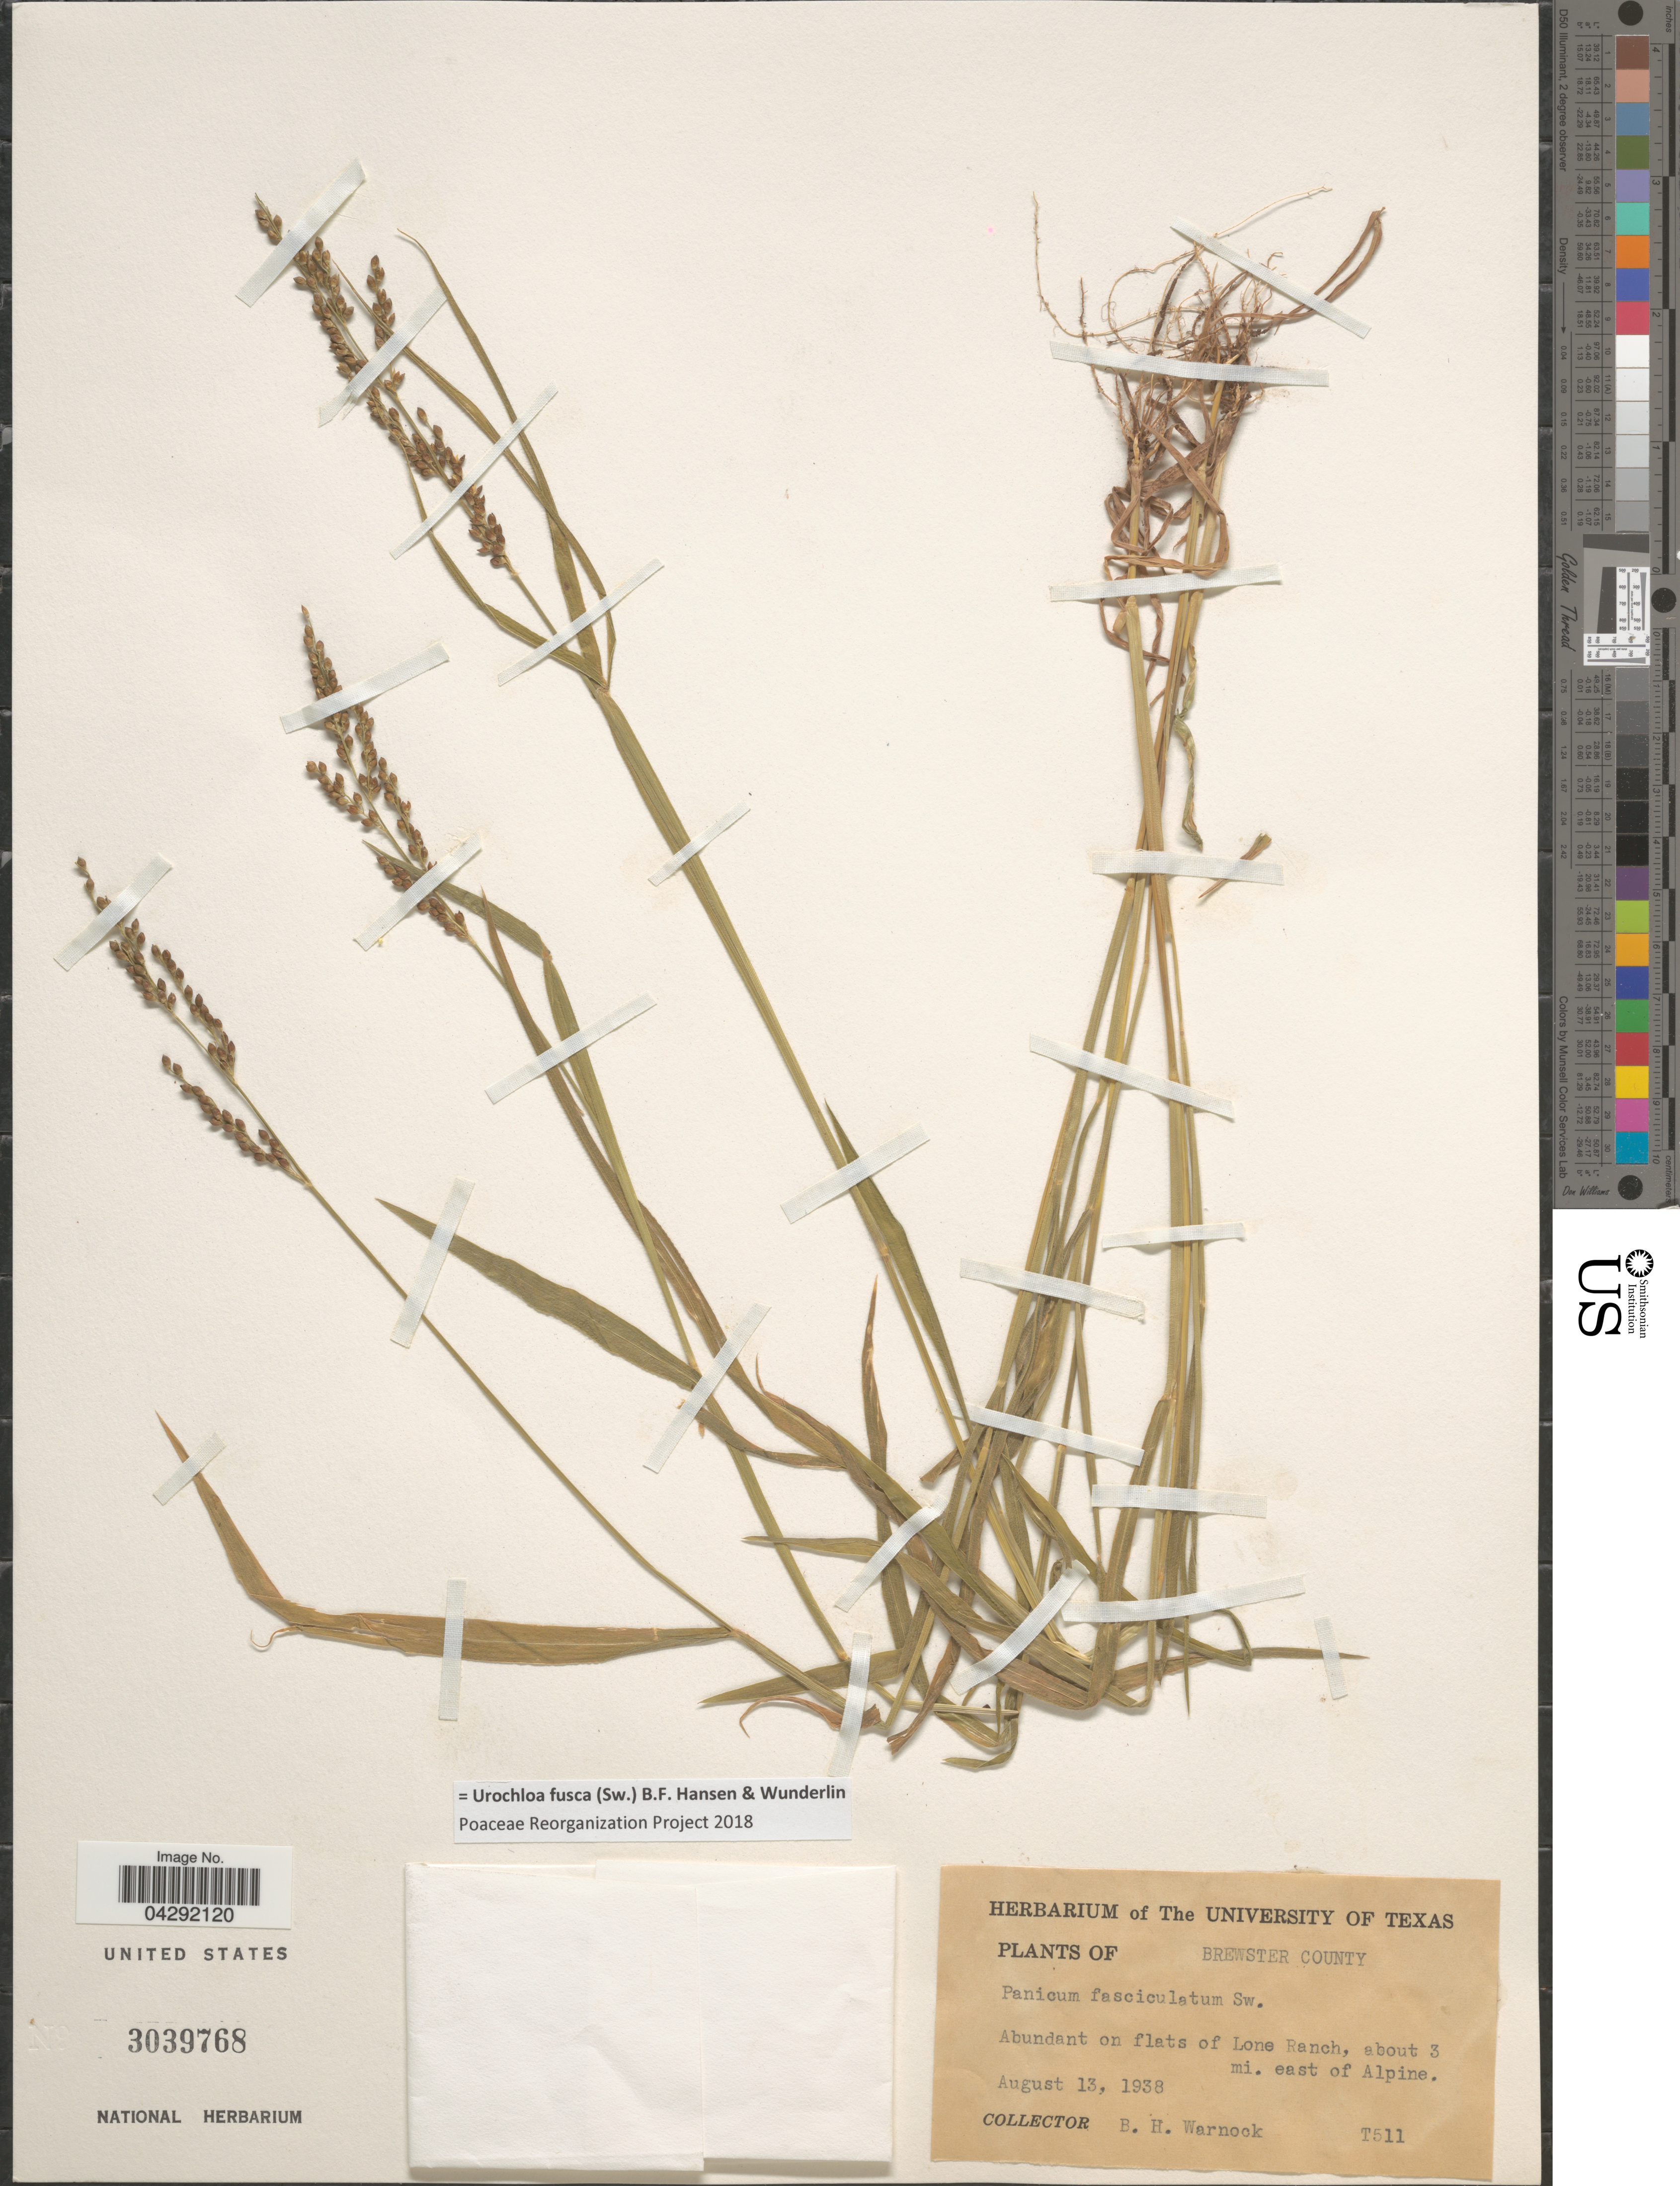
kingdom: Plantae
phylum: Tracheophyta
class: Liliopsida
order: Poales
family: Poaceae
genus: Urochloa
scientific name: Urochloa fusca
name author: (Sw.) B.F. Hansen & Wunderlin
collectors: B. H. Warnock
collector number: T511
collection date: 1938-08-13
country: United States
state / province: Texas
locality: Brewster County. Abundant on flats of Lone Ranch, about 3 mi. east of Alpine.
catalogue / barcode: US 3039768